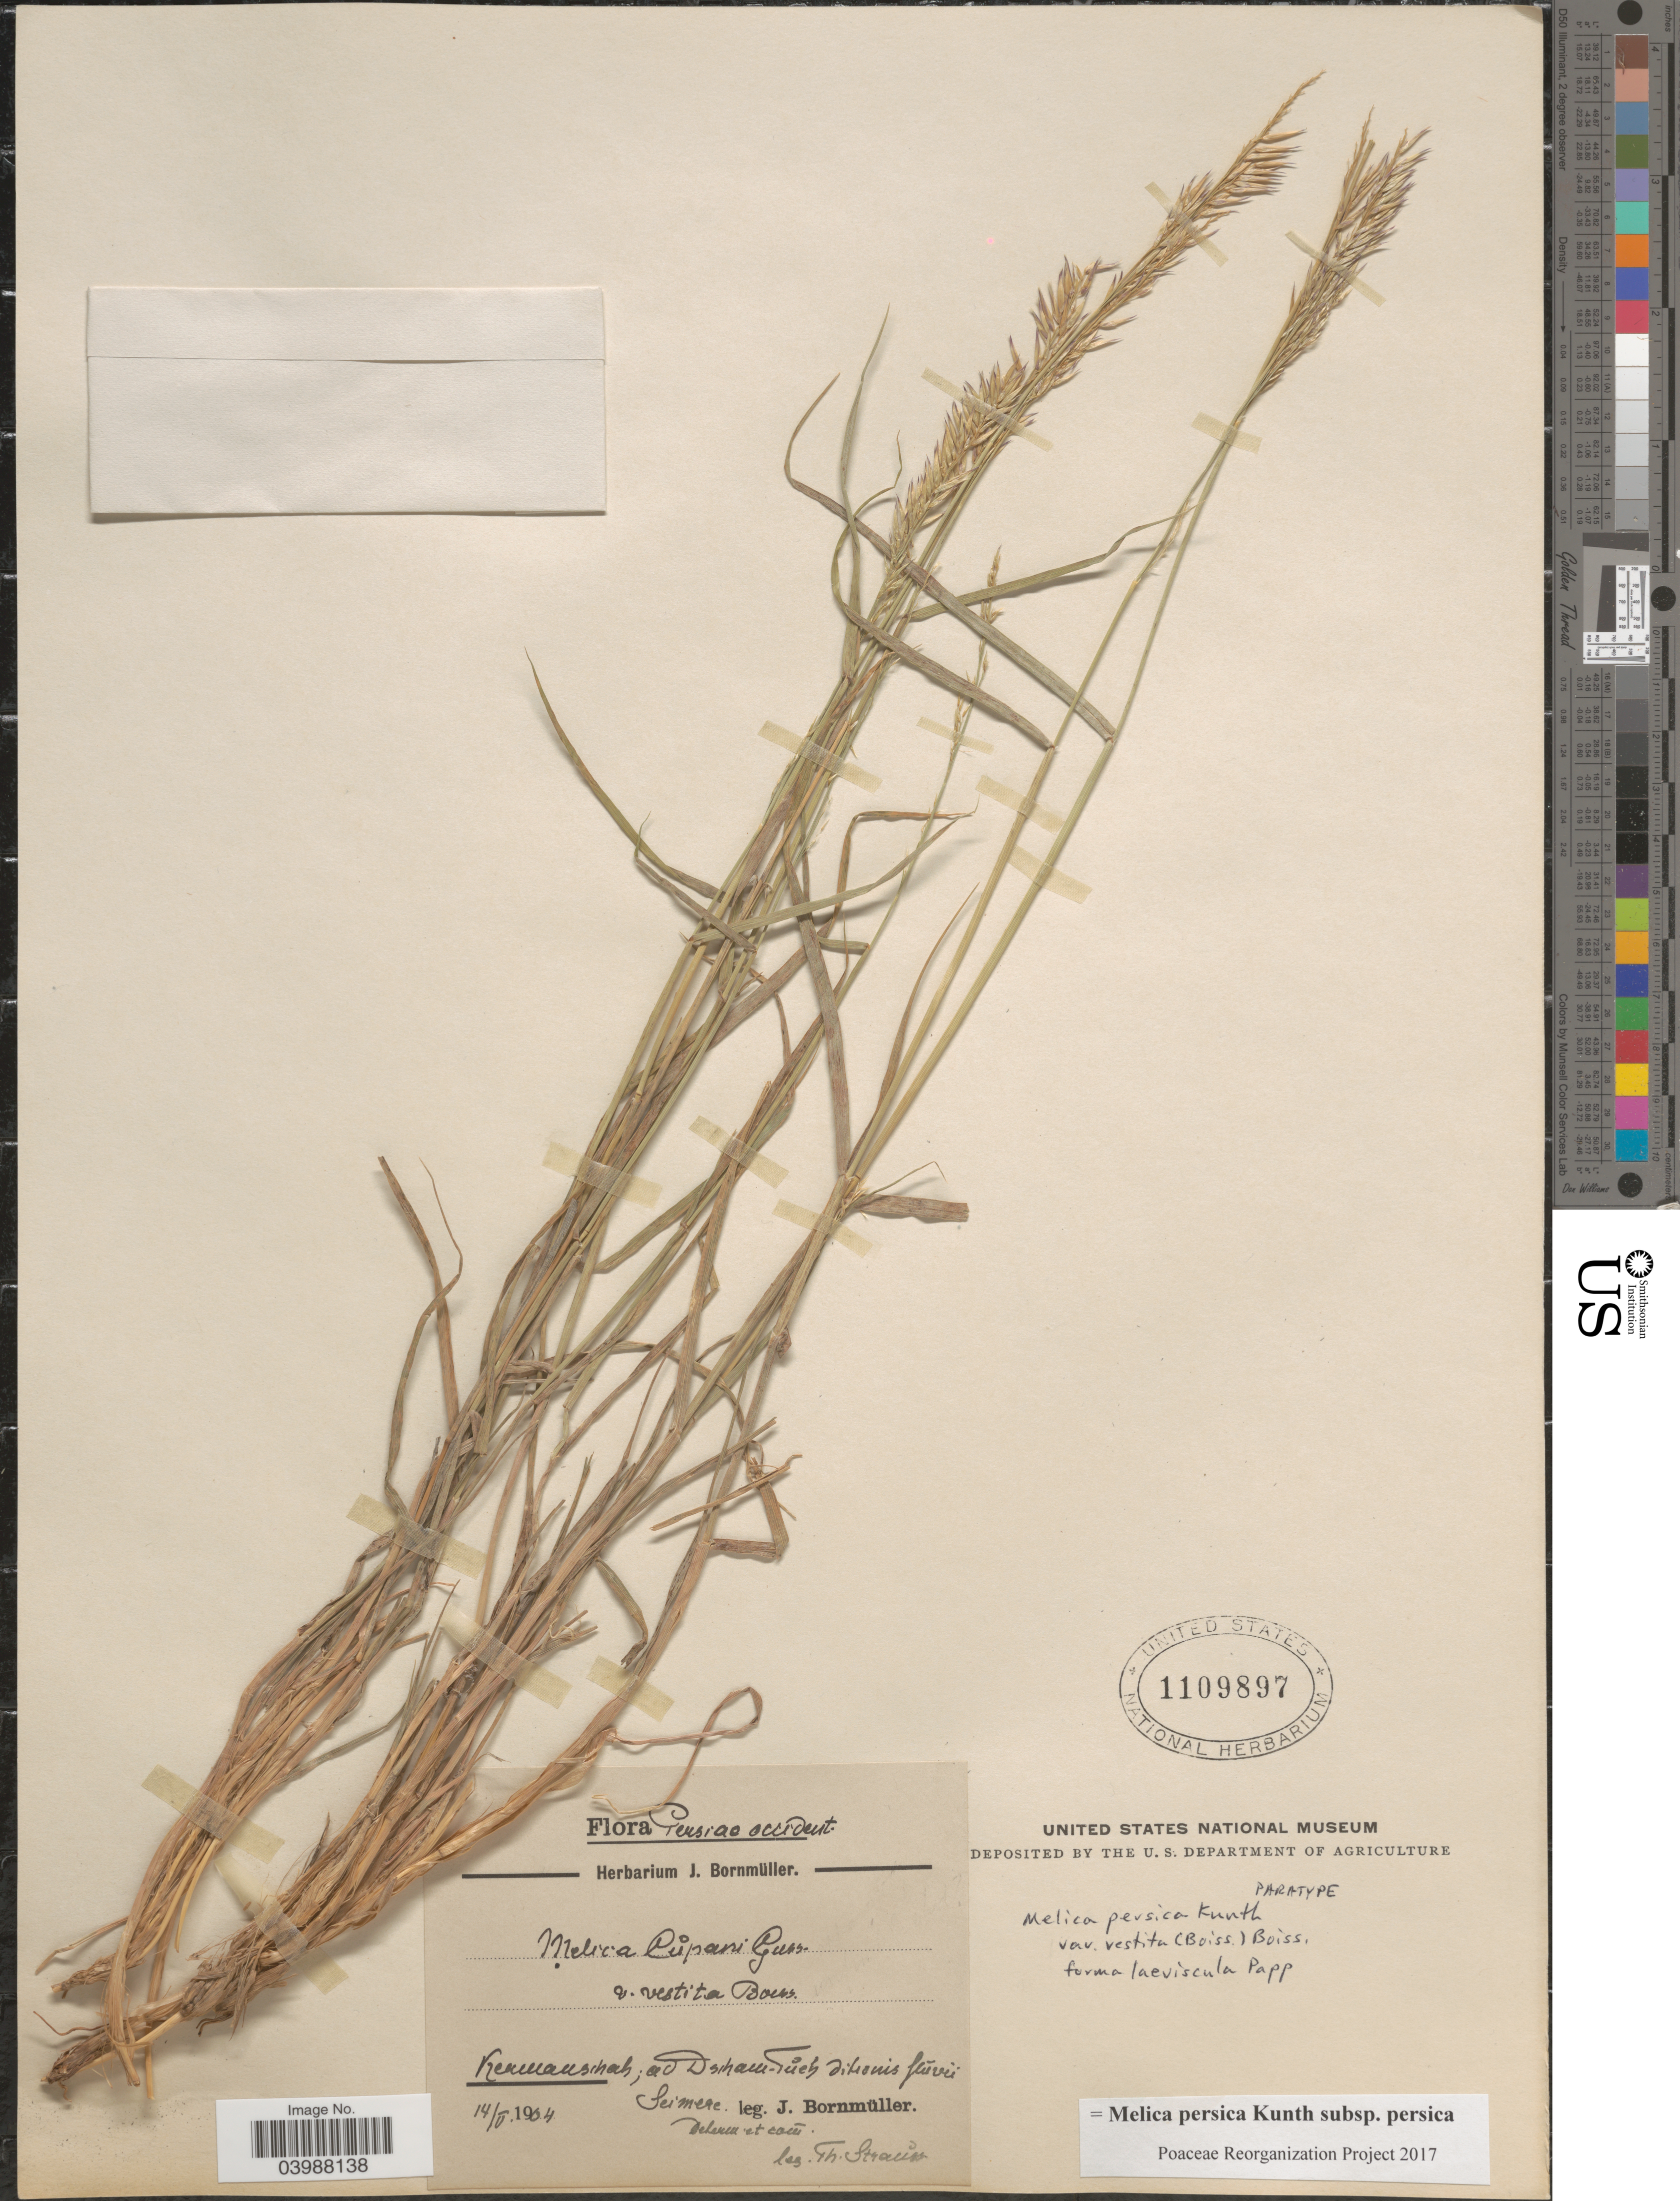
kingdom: Plantae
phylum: Tracheophyta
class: Liliopsida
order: Poales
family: Poaceae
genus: Melica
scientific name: Melica persica subsp. persica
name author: Kunth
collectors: T. Strauss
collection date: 1964-05-14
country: Iran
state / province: Kermanshah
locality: Persiae occident; ad Dsiham-Tueh ditonis fluvii Seimere. [interpreted]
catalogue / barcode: US 1109897